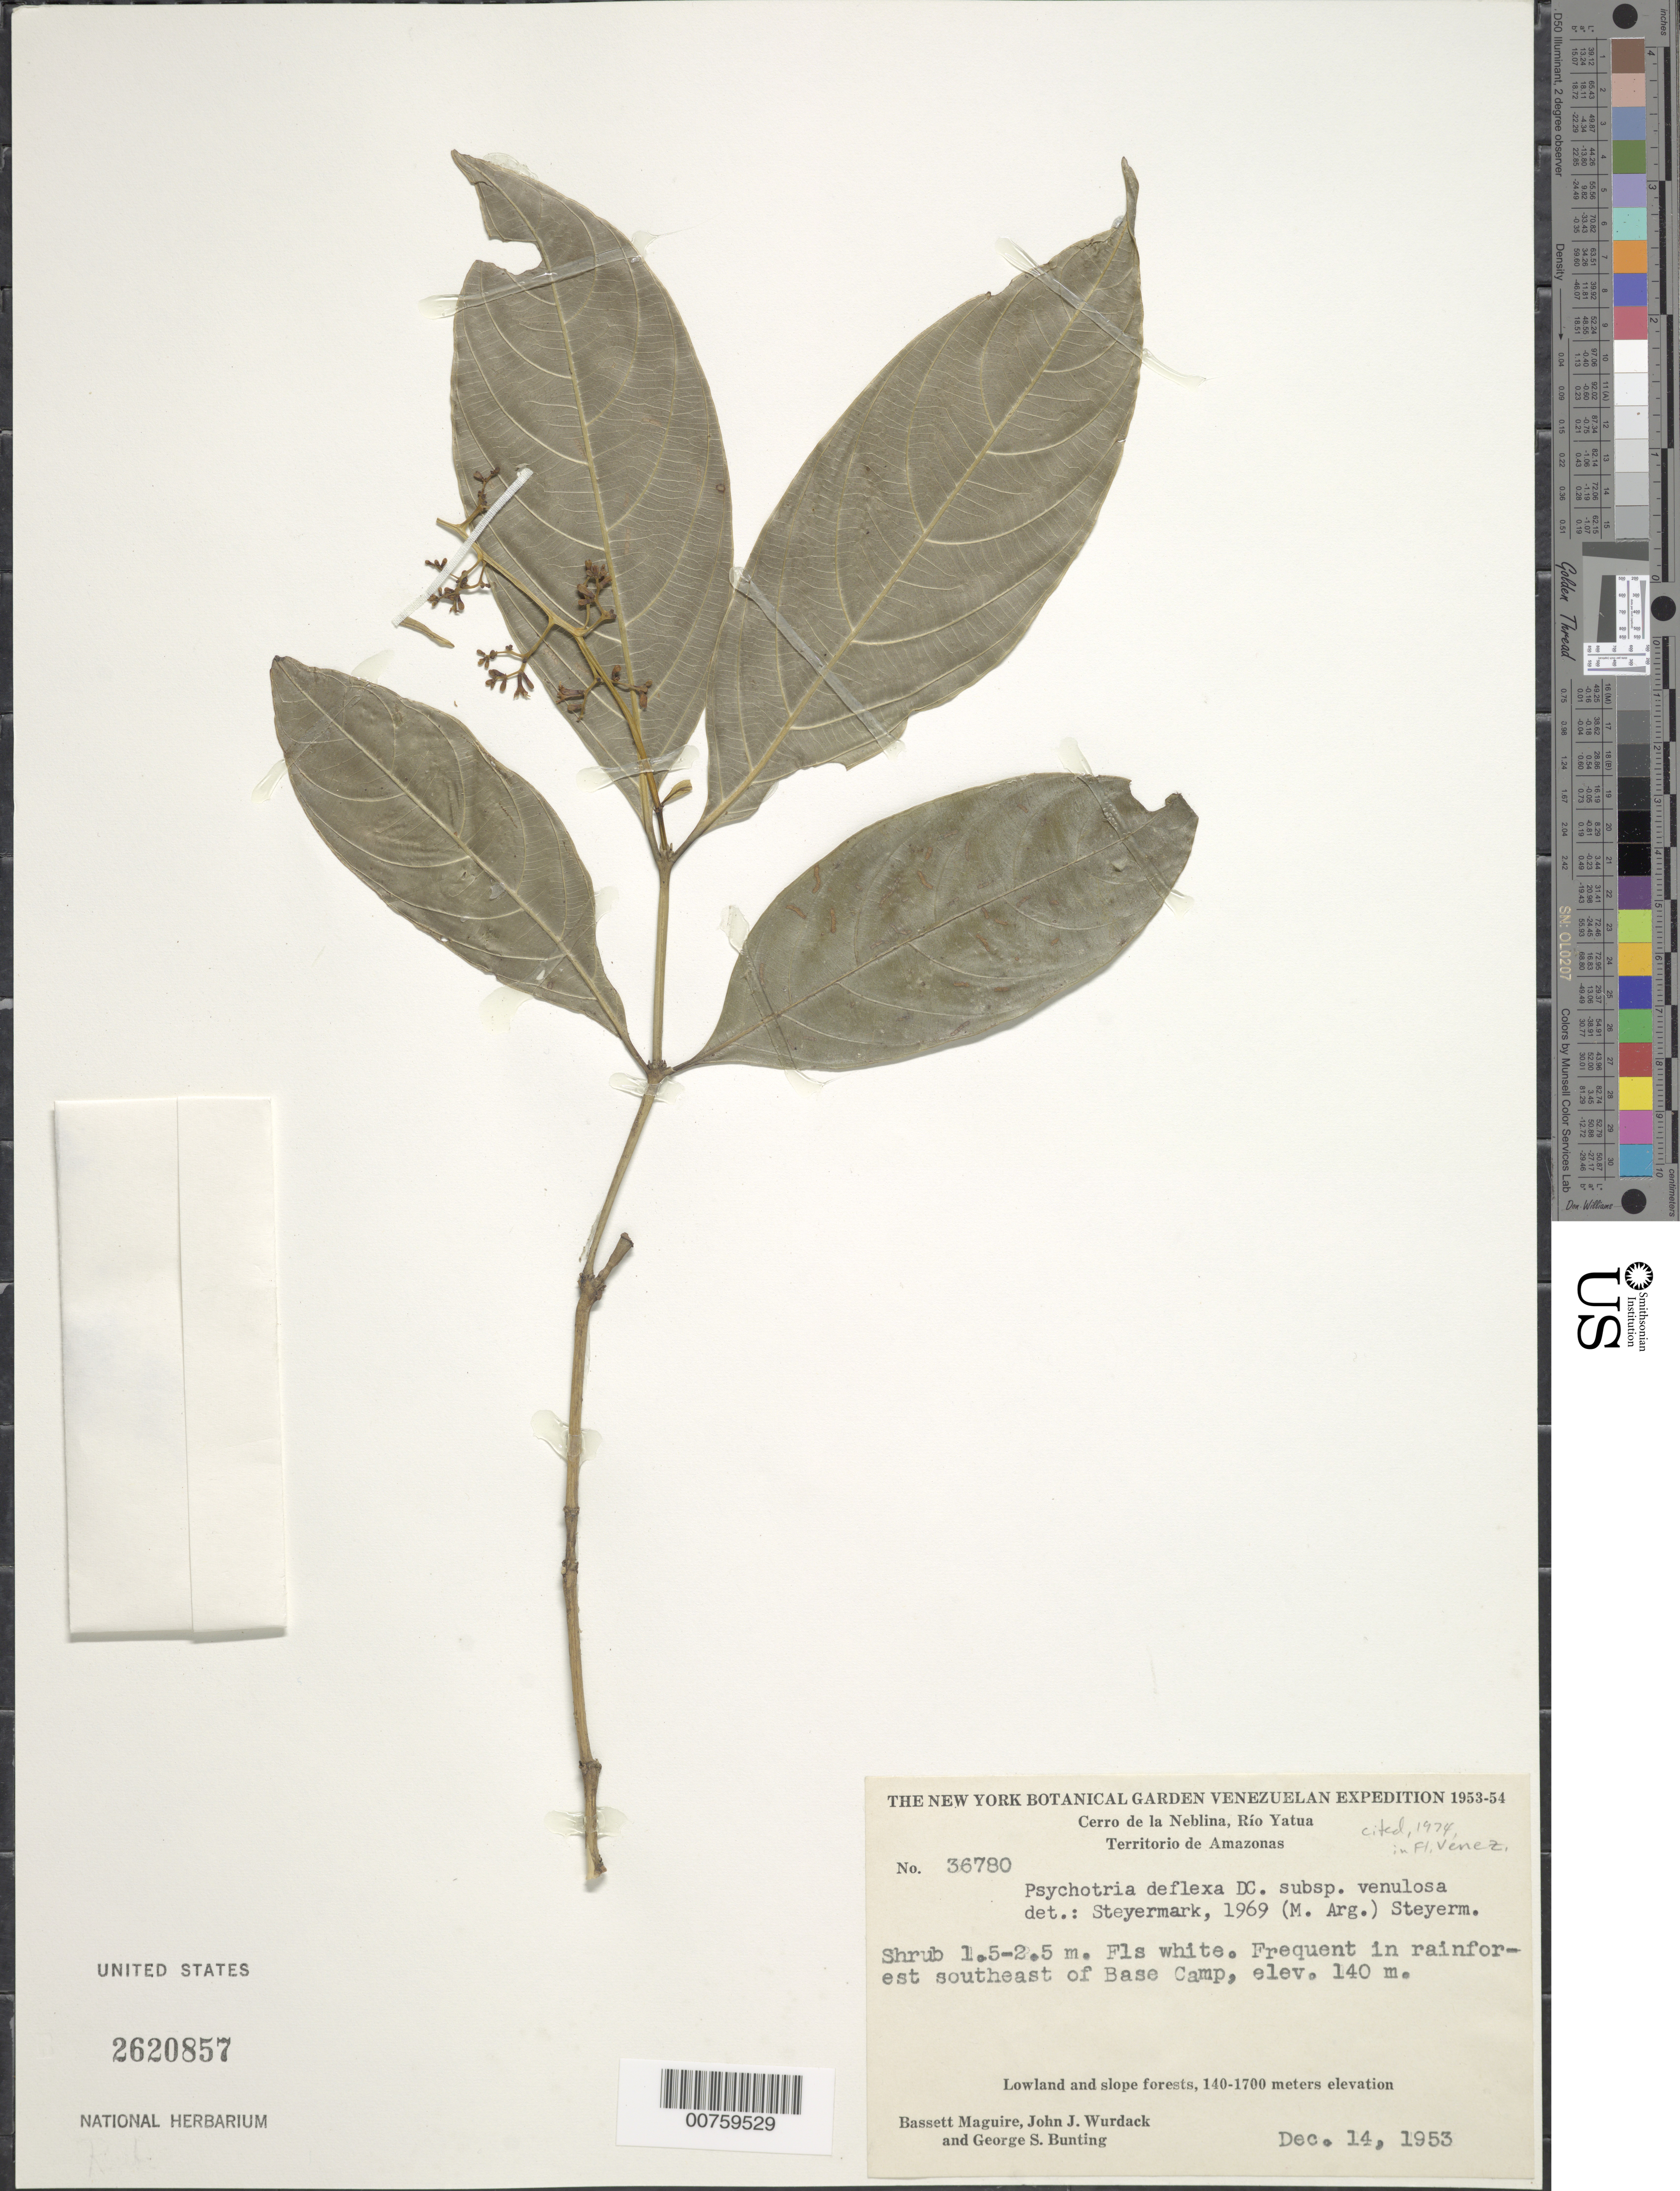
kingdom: Plantae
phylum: Tracheophyta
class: Magnoliopsida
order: Gentianales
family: Rubiaceae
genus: Psychotria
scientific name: Psychotria deflexa subsp. venulosa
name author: (Müll. Arg.) Steyerm.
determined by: Steyermark, Julian A., (VEN)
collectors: B. Maguire, J. J. Wurdack & G. S. Bunting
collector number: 36780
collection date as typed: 14-Dec-53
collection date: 1953-12-14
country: Venezuela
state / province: Amazonas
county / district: Río Negro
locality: Cerro de la Neblina, Río Yatua, SE of Base Camp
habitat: Rainforest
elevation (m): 140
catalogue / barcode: US 2620857